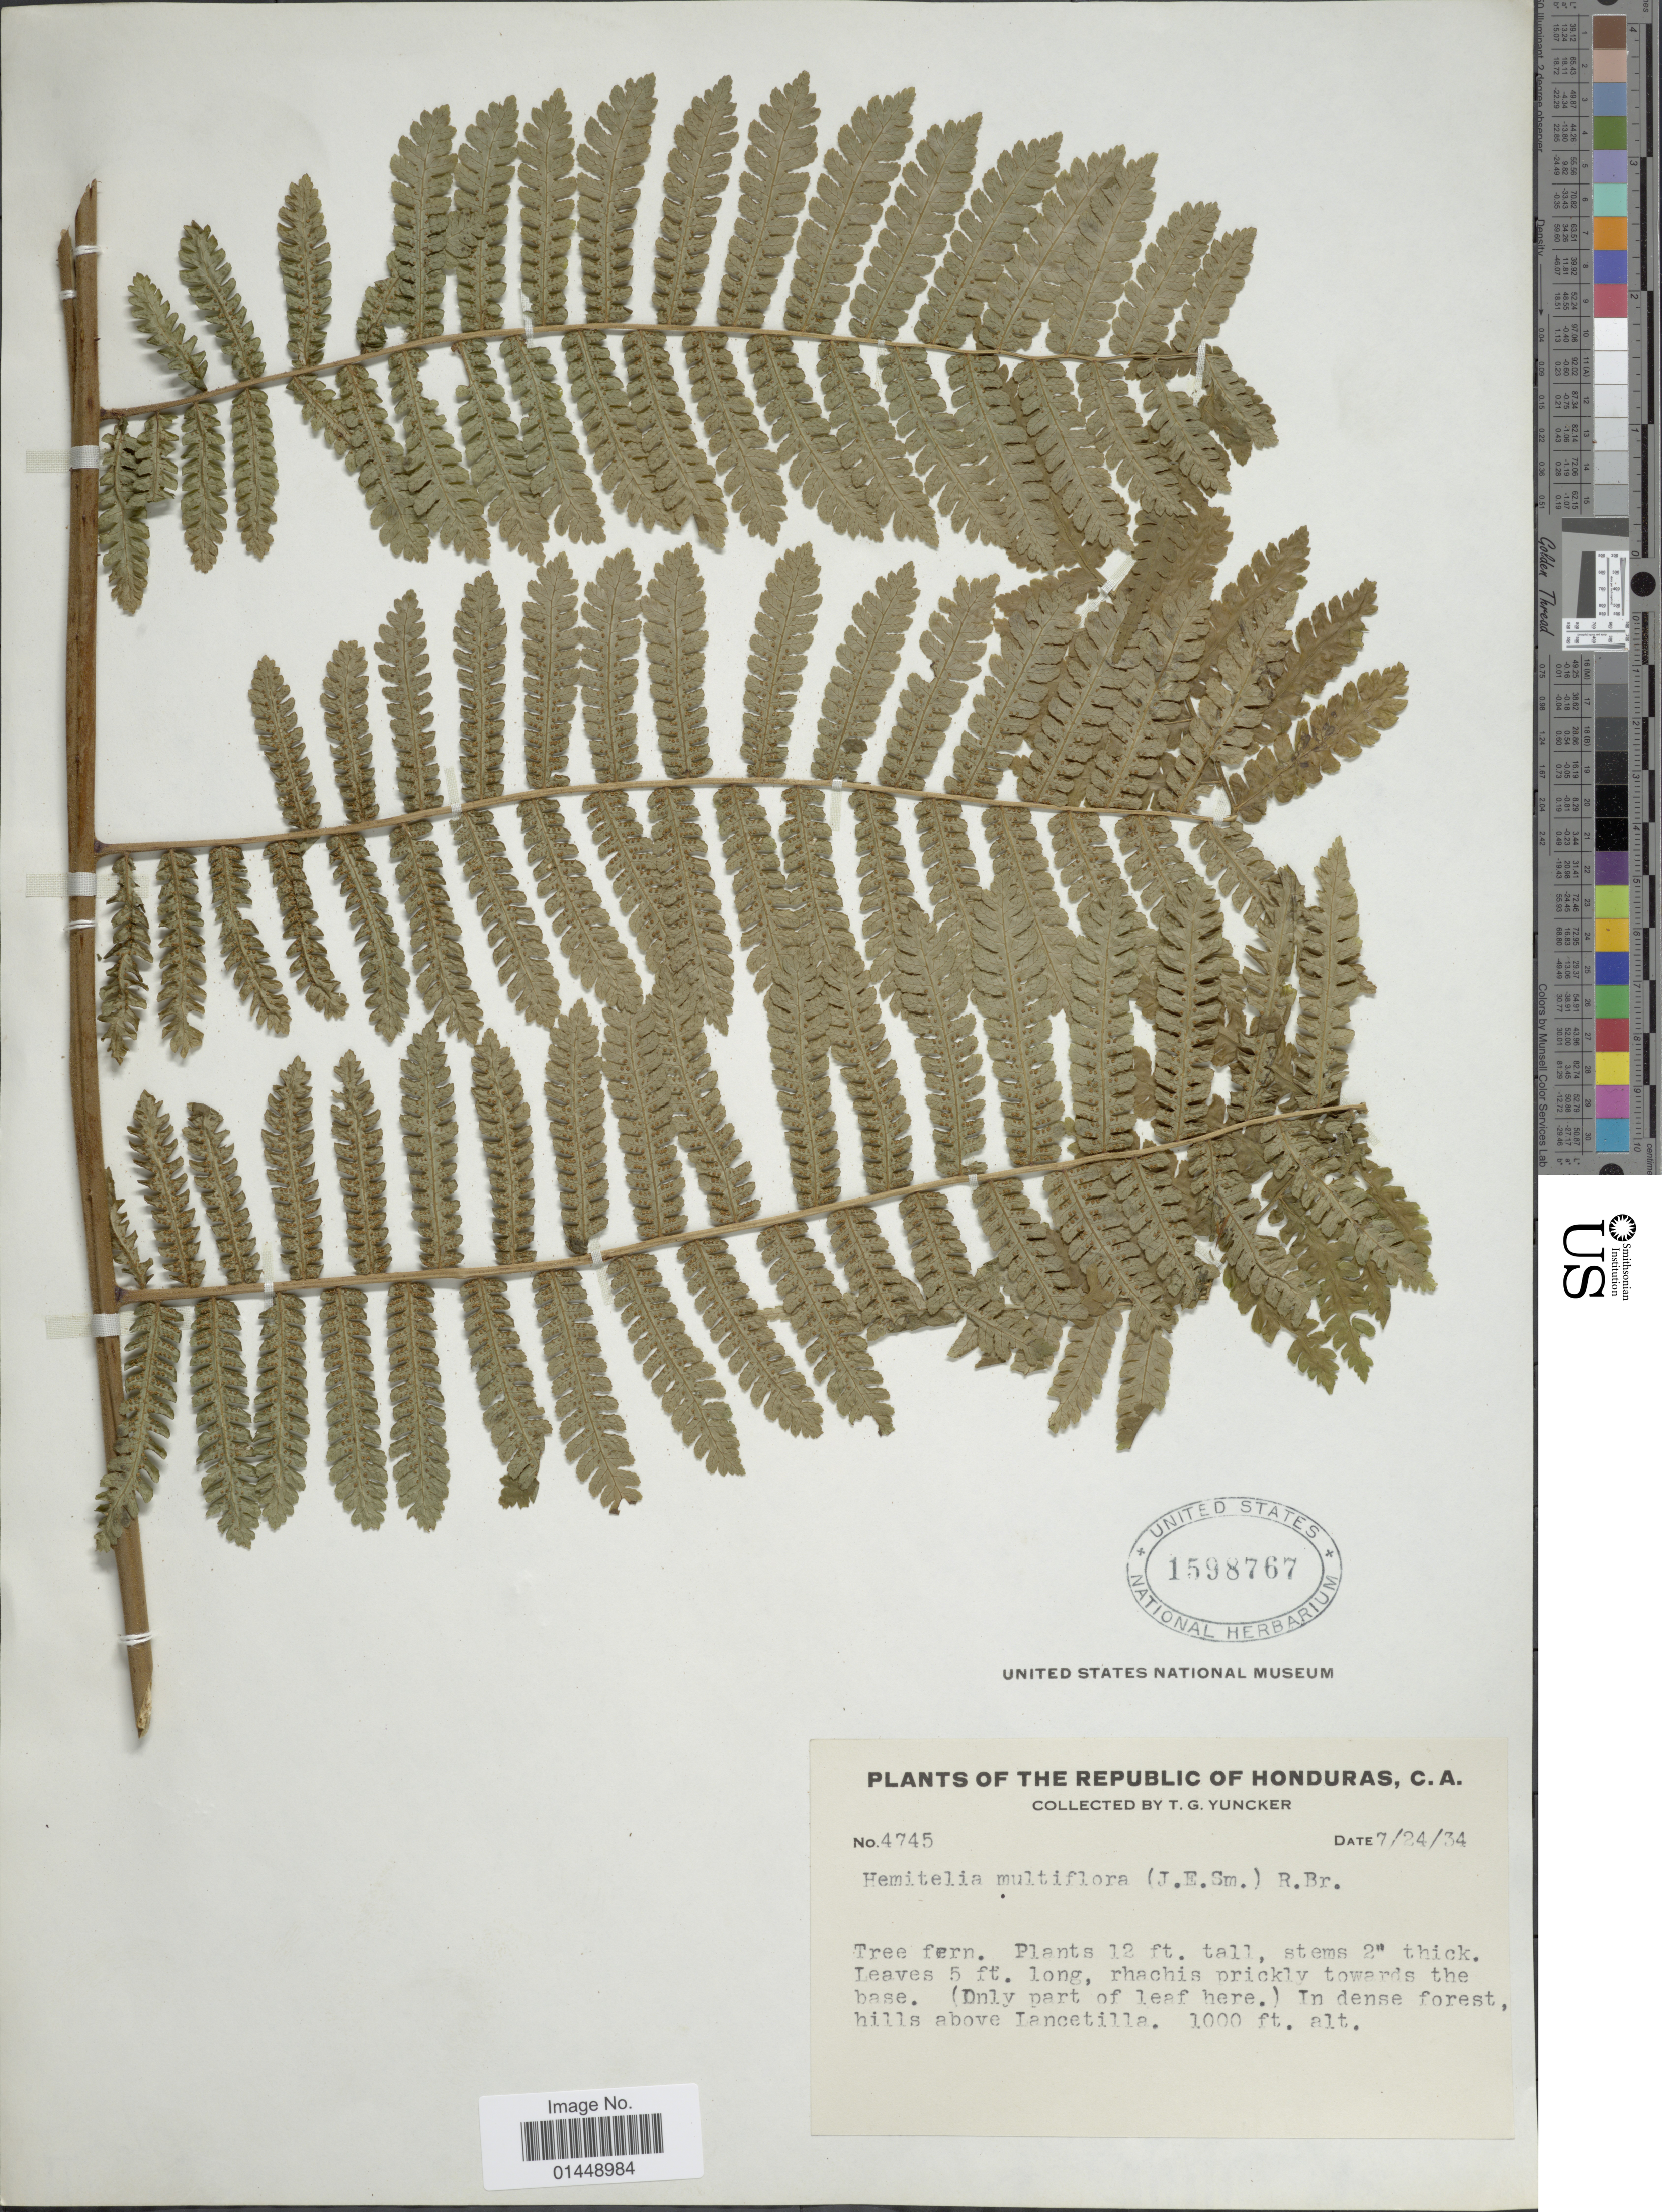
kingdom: Plantae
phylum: Tracheophyta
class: Polypodiopsida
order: Cyatheales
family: Cyatheaceae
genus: Cyathea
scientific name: Cyathea multiflora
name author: Sm.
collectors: T. G. Yuncker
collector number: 4745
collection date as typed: Transcribed d/m/y: 24/7/34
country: Honduras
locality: Republic of Honduras, C.A. In dense forest, hills above Lancetilla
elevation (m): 305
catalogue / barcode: US 1598767